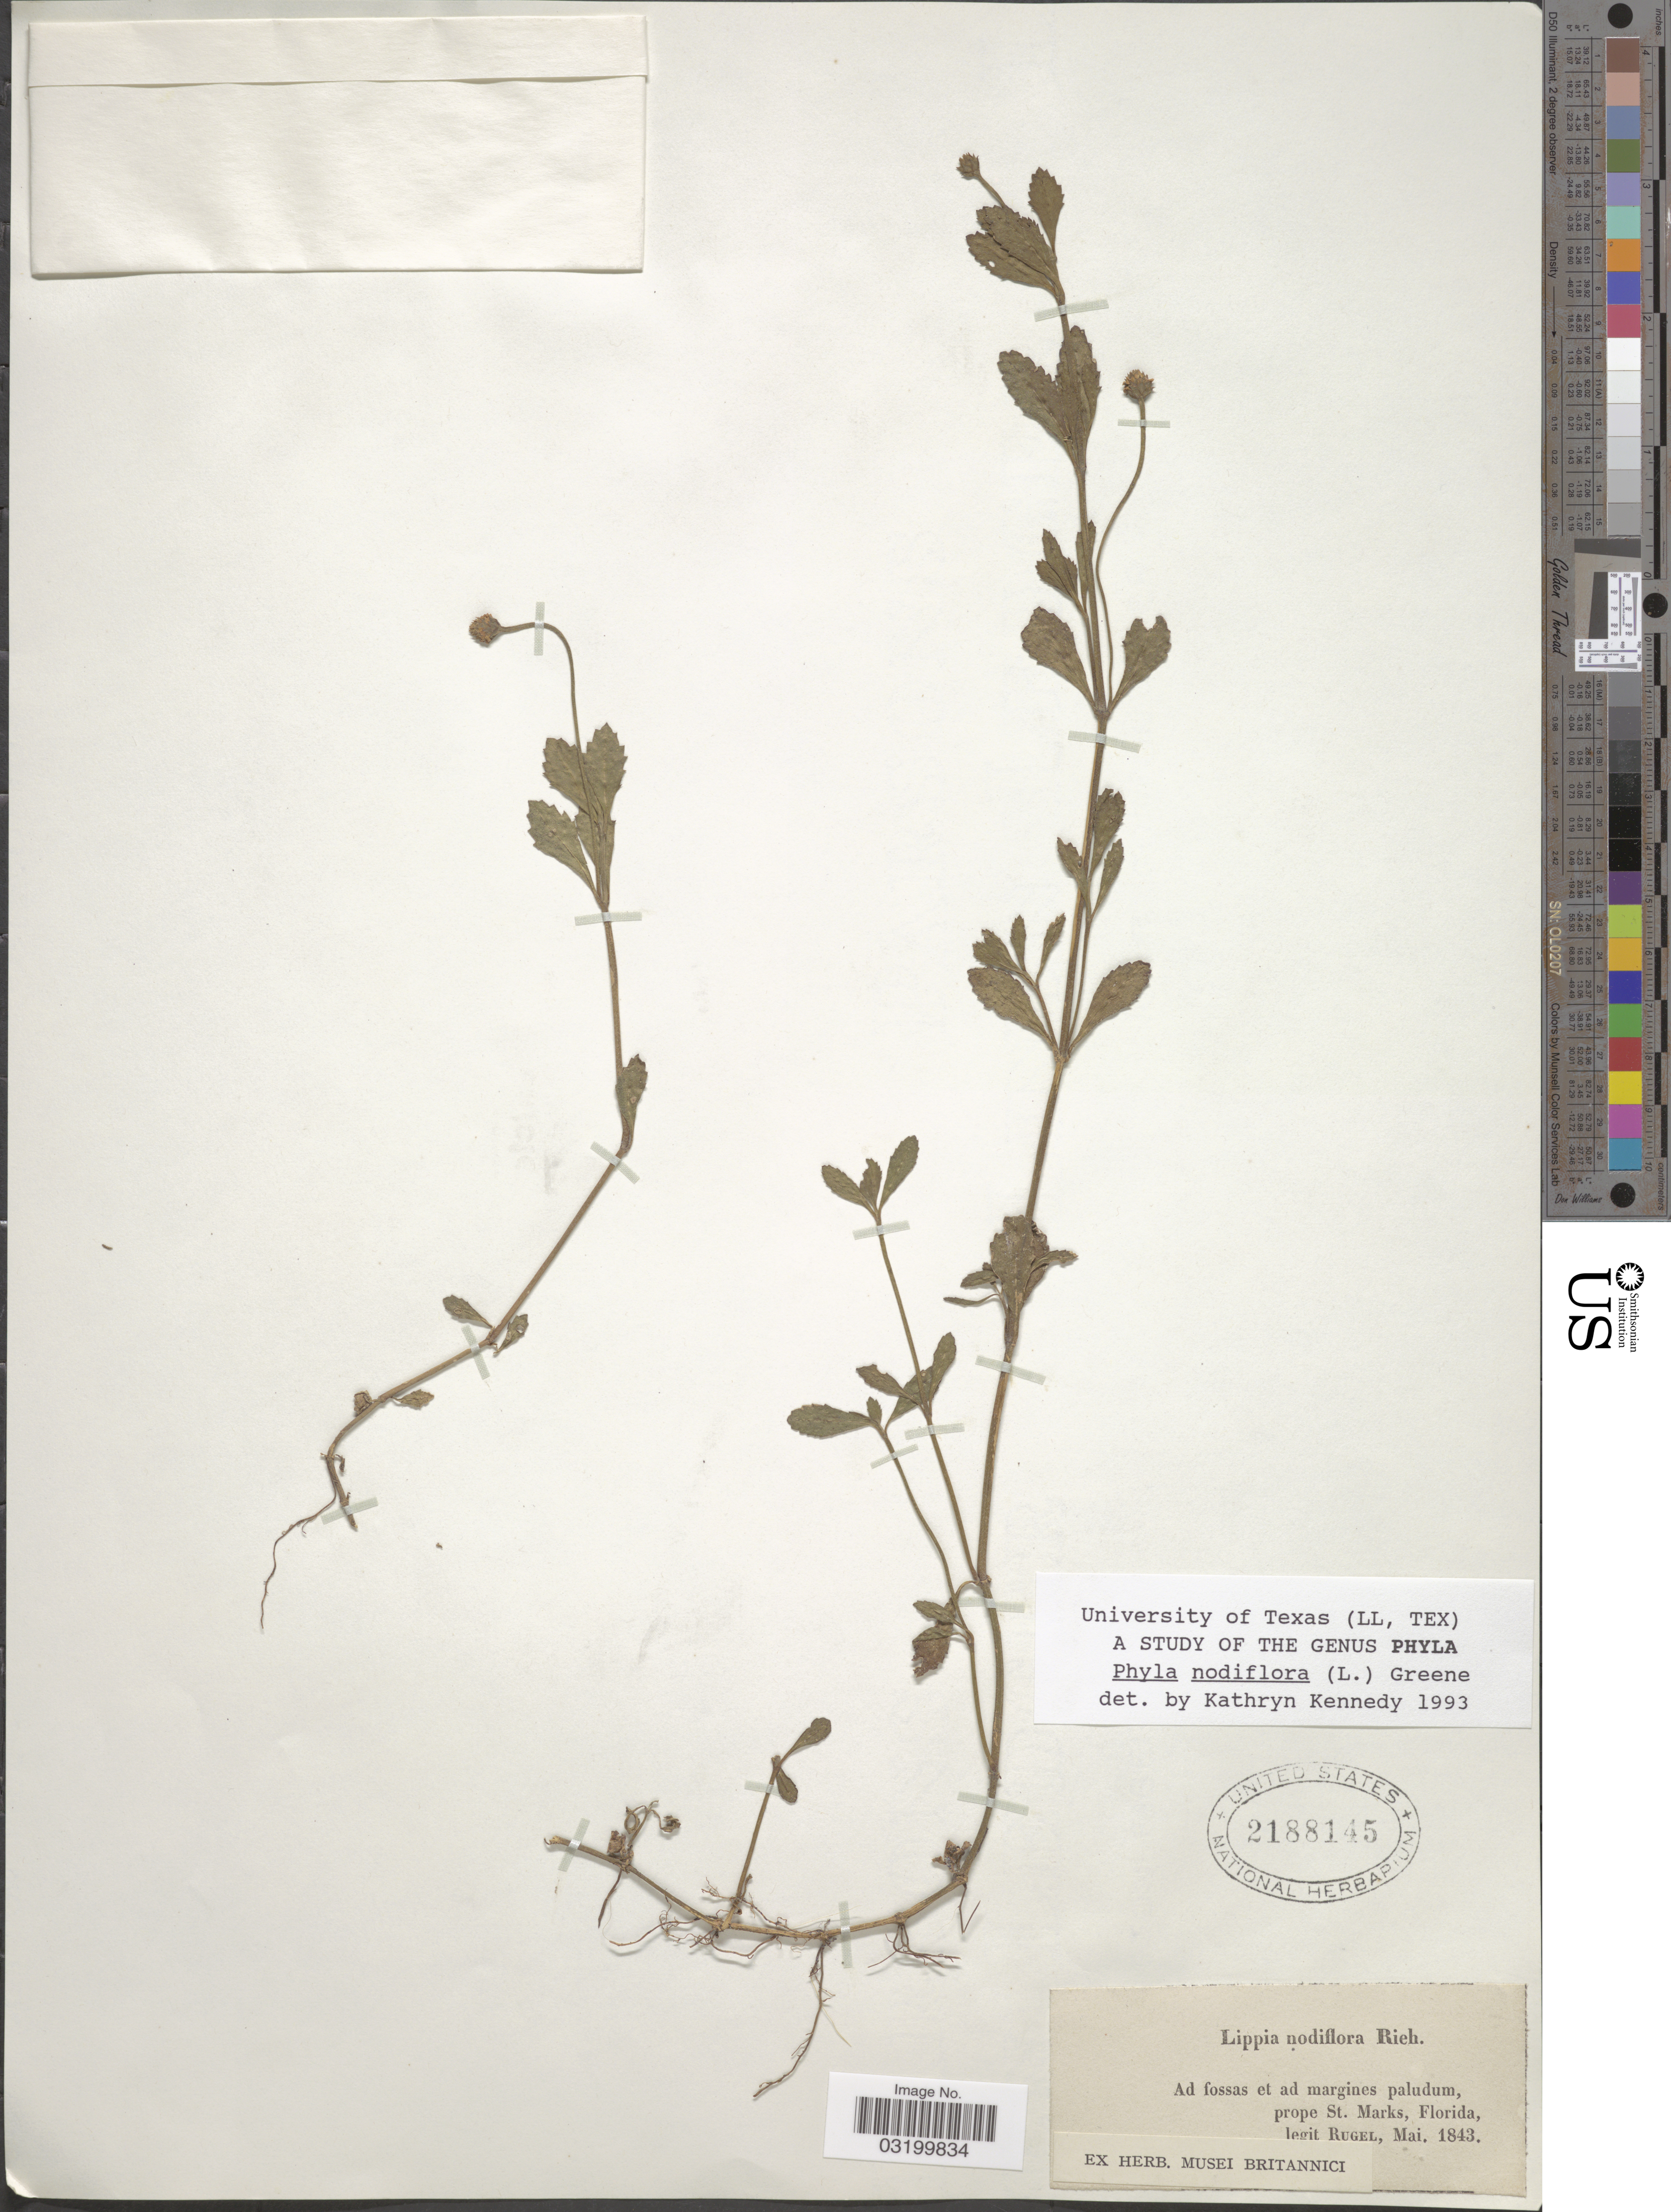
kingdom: Plantae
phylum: Tracheophyta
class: Magnoliopsida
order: Lamiales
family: Verbenaceae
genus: Phyla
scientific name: Phyla nodiflora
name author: (L.) Greene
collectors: Rugel, --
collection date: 1843-05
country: United States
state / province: Florida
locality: Ad fossas et ad margines paludum, prope St. Marks.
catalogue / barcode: US 2188145